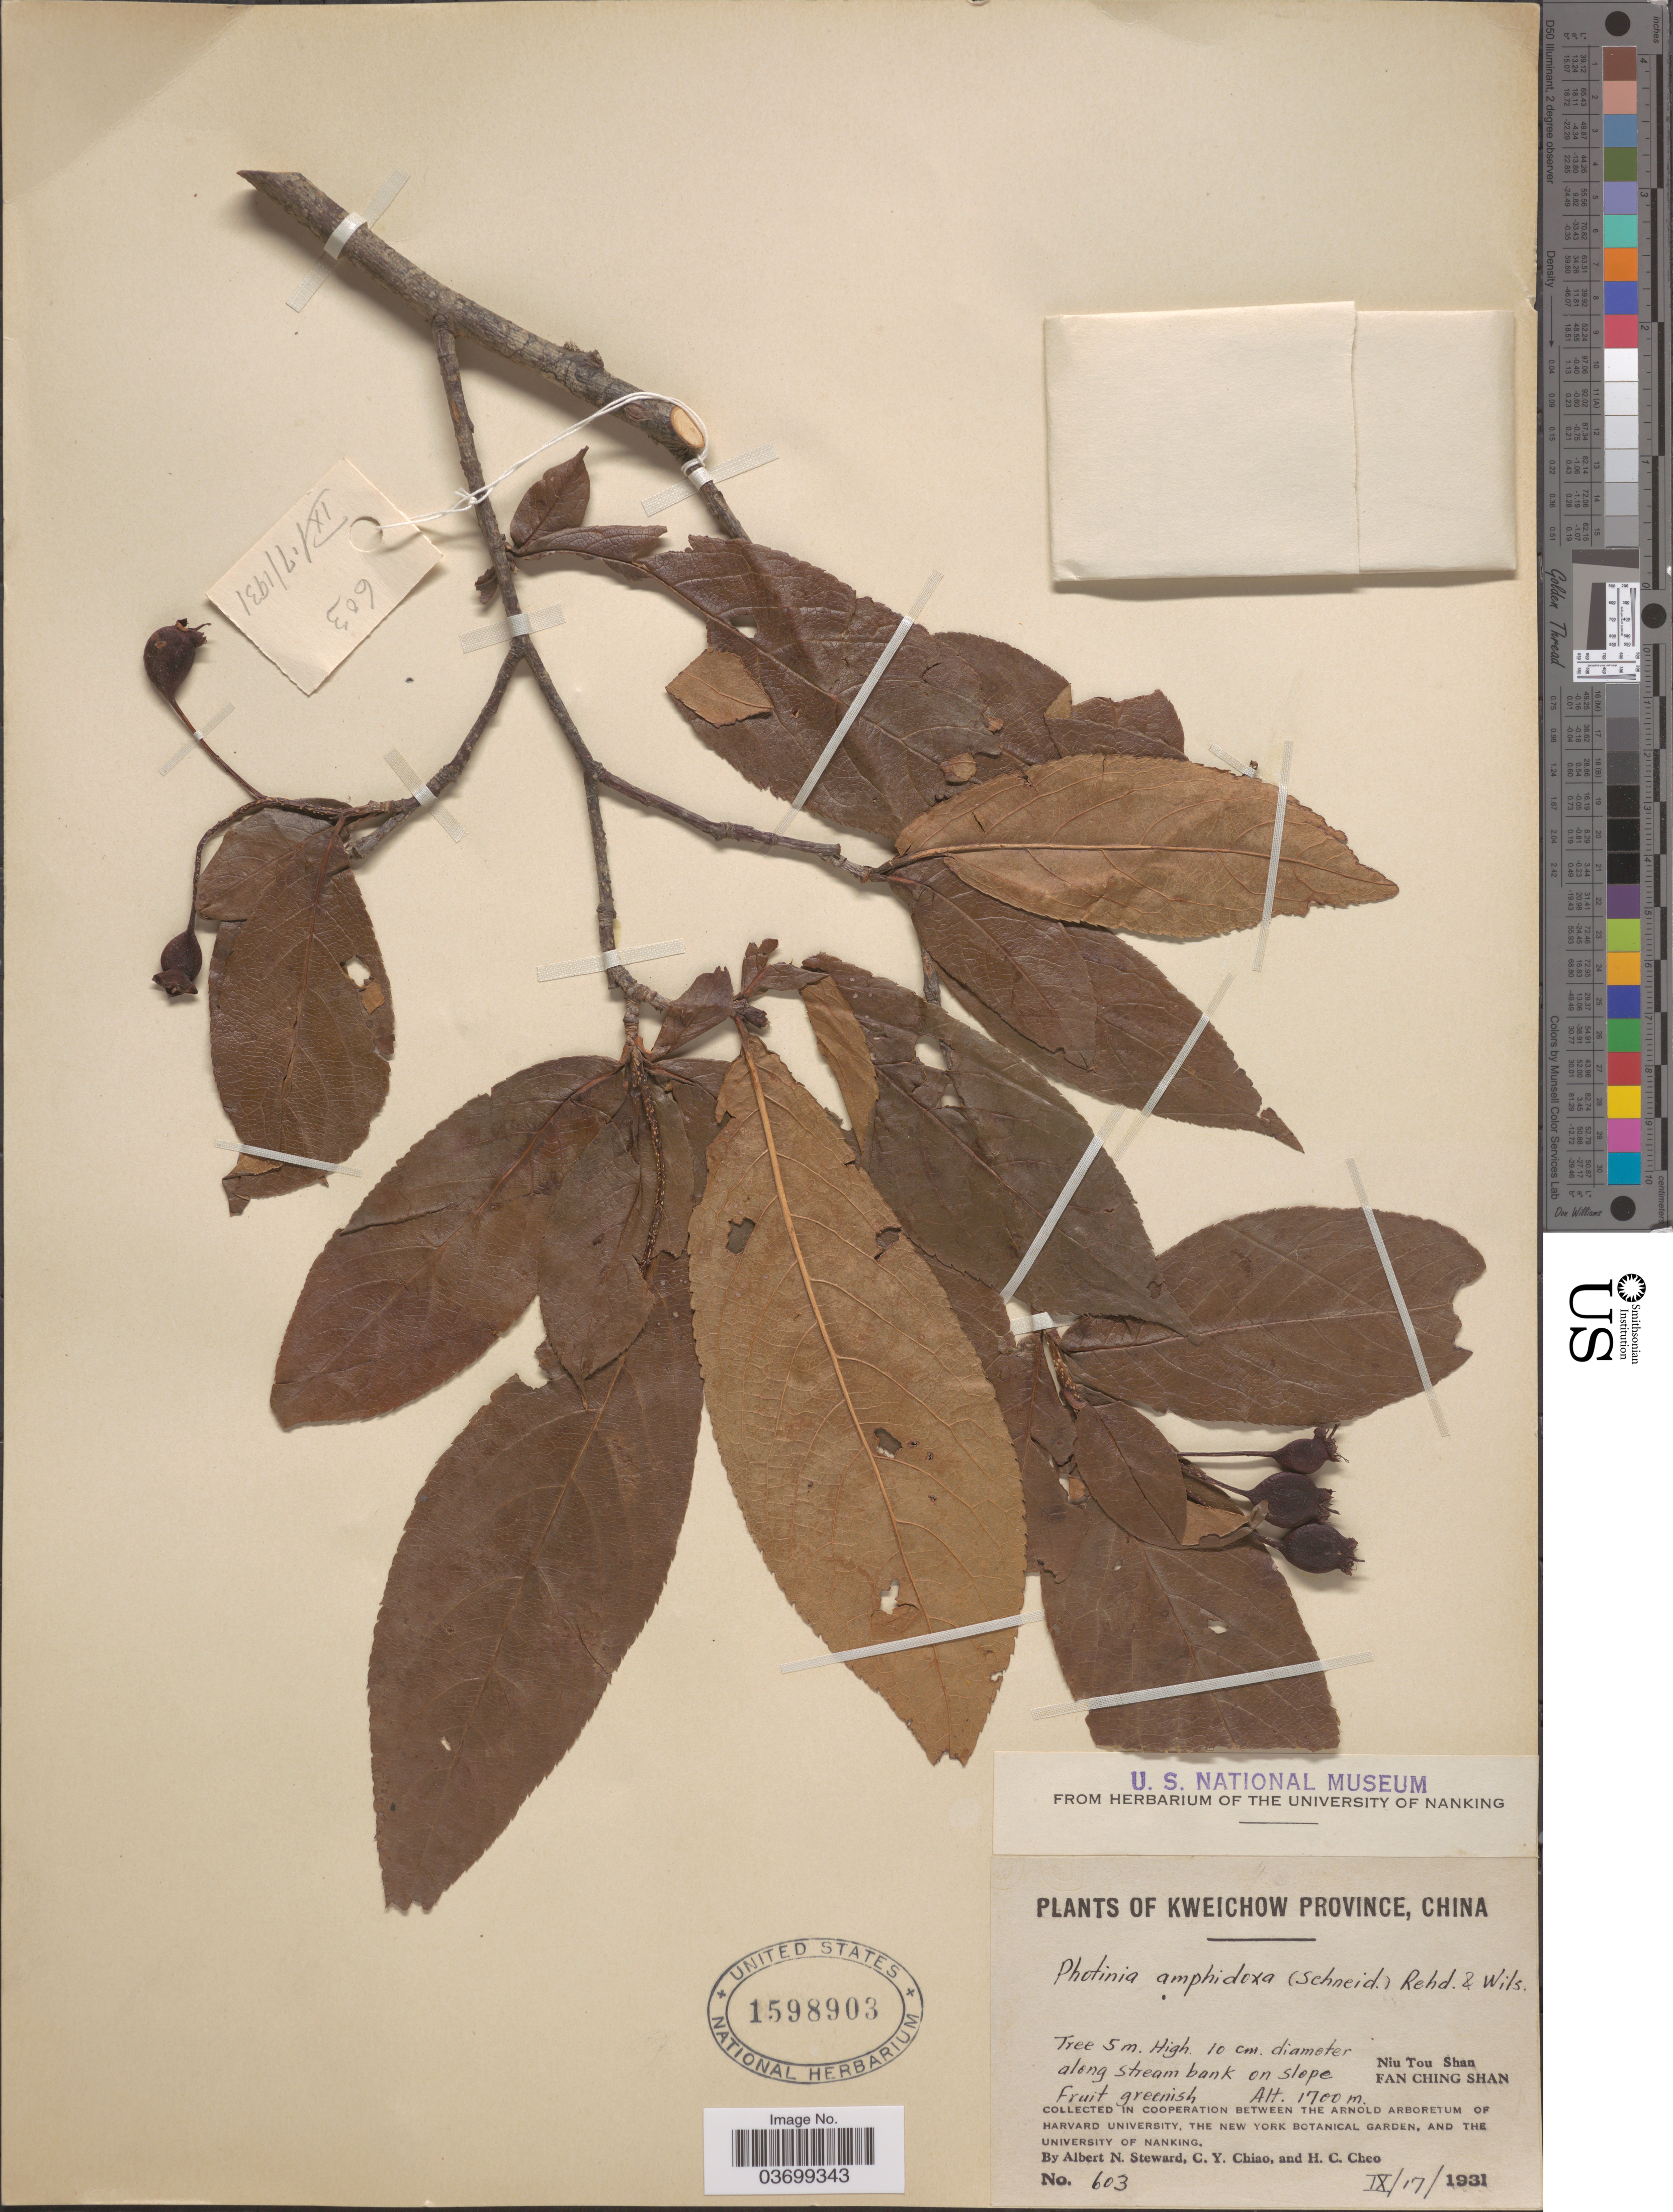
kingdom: Plantae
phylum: Tracheophyta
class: Magnoliopsida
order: Rosales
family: Rosaceae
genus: Photinia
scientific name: Photinia amphidoxa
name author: Rehder & E.H. Wilson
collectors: A. N. Steward, C. Y. Chiao & H. Cheo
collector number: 603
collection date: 1931-09-17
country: China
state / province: Guizhou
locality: Kweichow Province. Along stream bank on slope. Niu Tou Shan, Fan Ching Shan.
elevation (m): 1700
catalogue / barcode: US 1598903